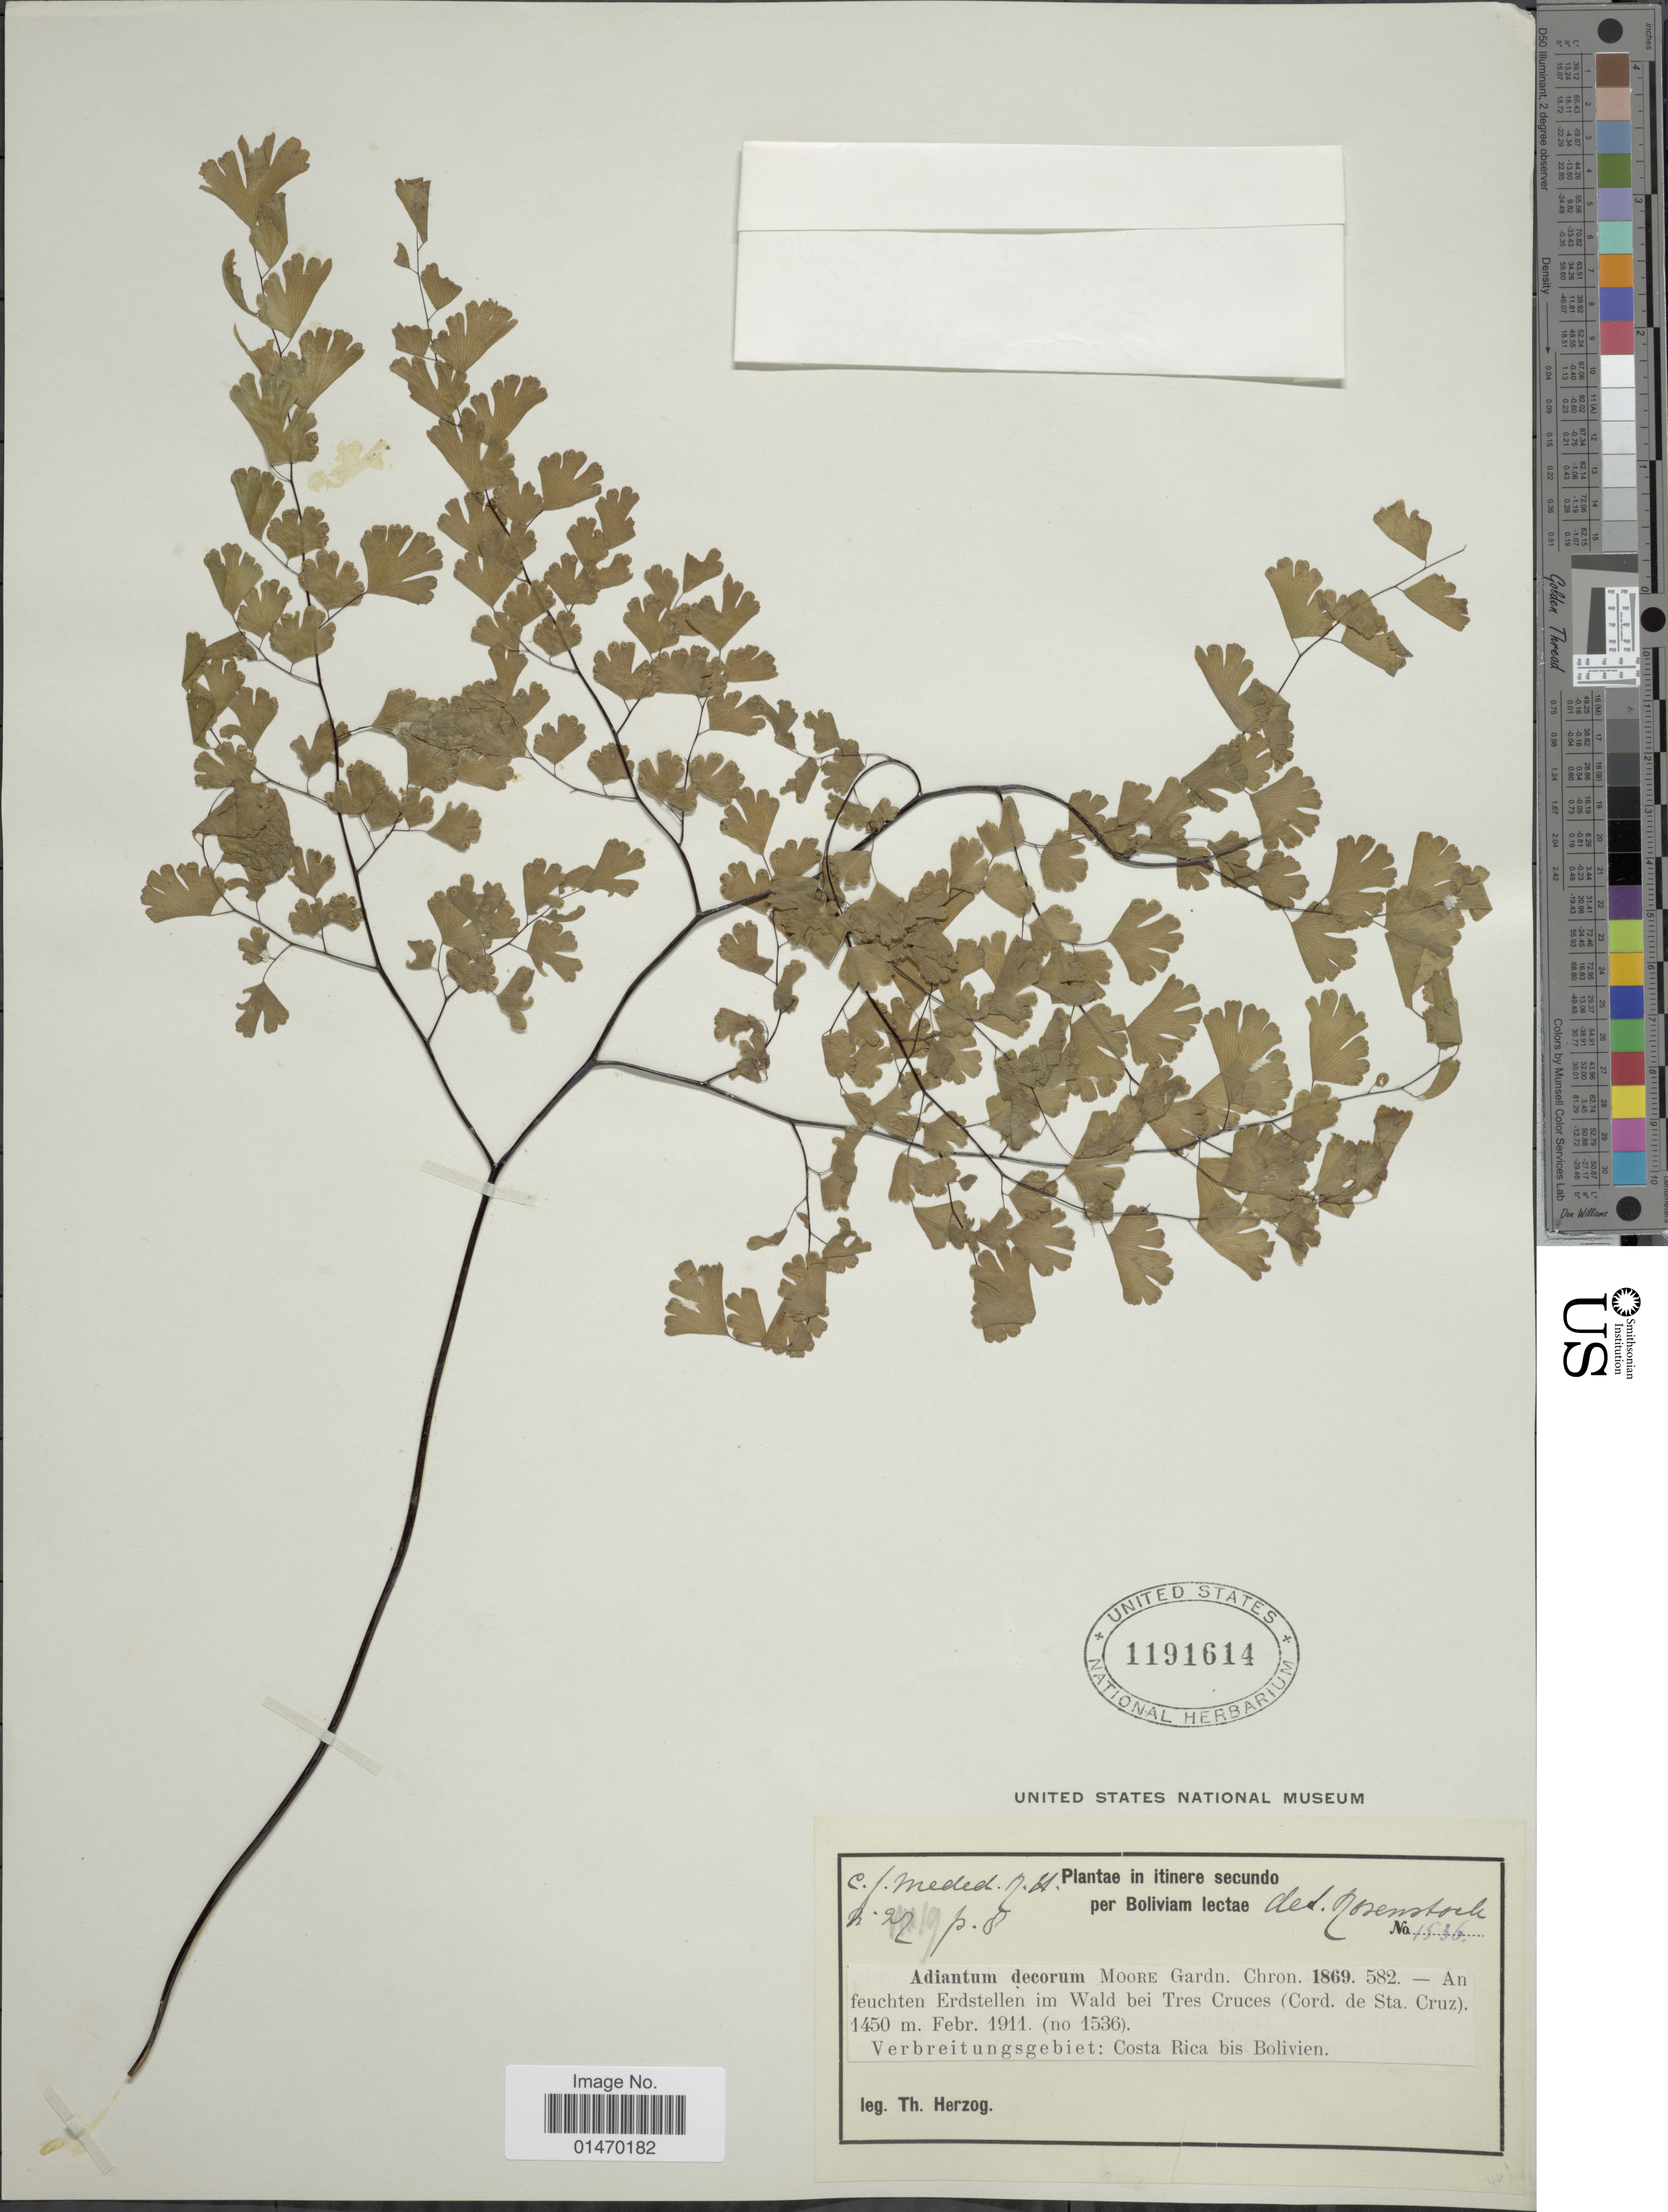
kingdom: Plantae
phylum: Tracheophyta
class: Polypodiopsida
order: Polypodiales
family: Pteridaceae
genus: Adiantum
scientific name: Adiantum decorum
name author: Moore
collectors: T. K. J. Herzog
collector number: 1536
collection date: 1911-02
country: Bolivia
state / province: Santa Cruz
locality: Bolivian lectae. Tres Cruces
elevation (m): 1450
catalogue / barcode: US 1191614